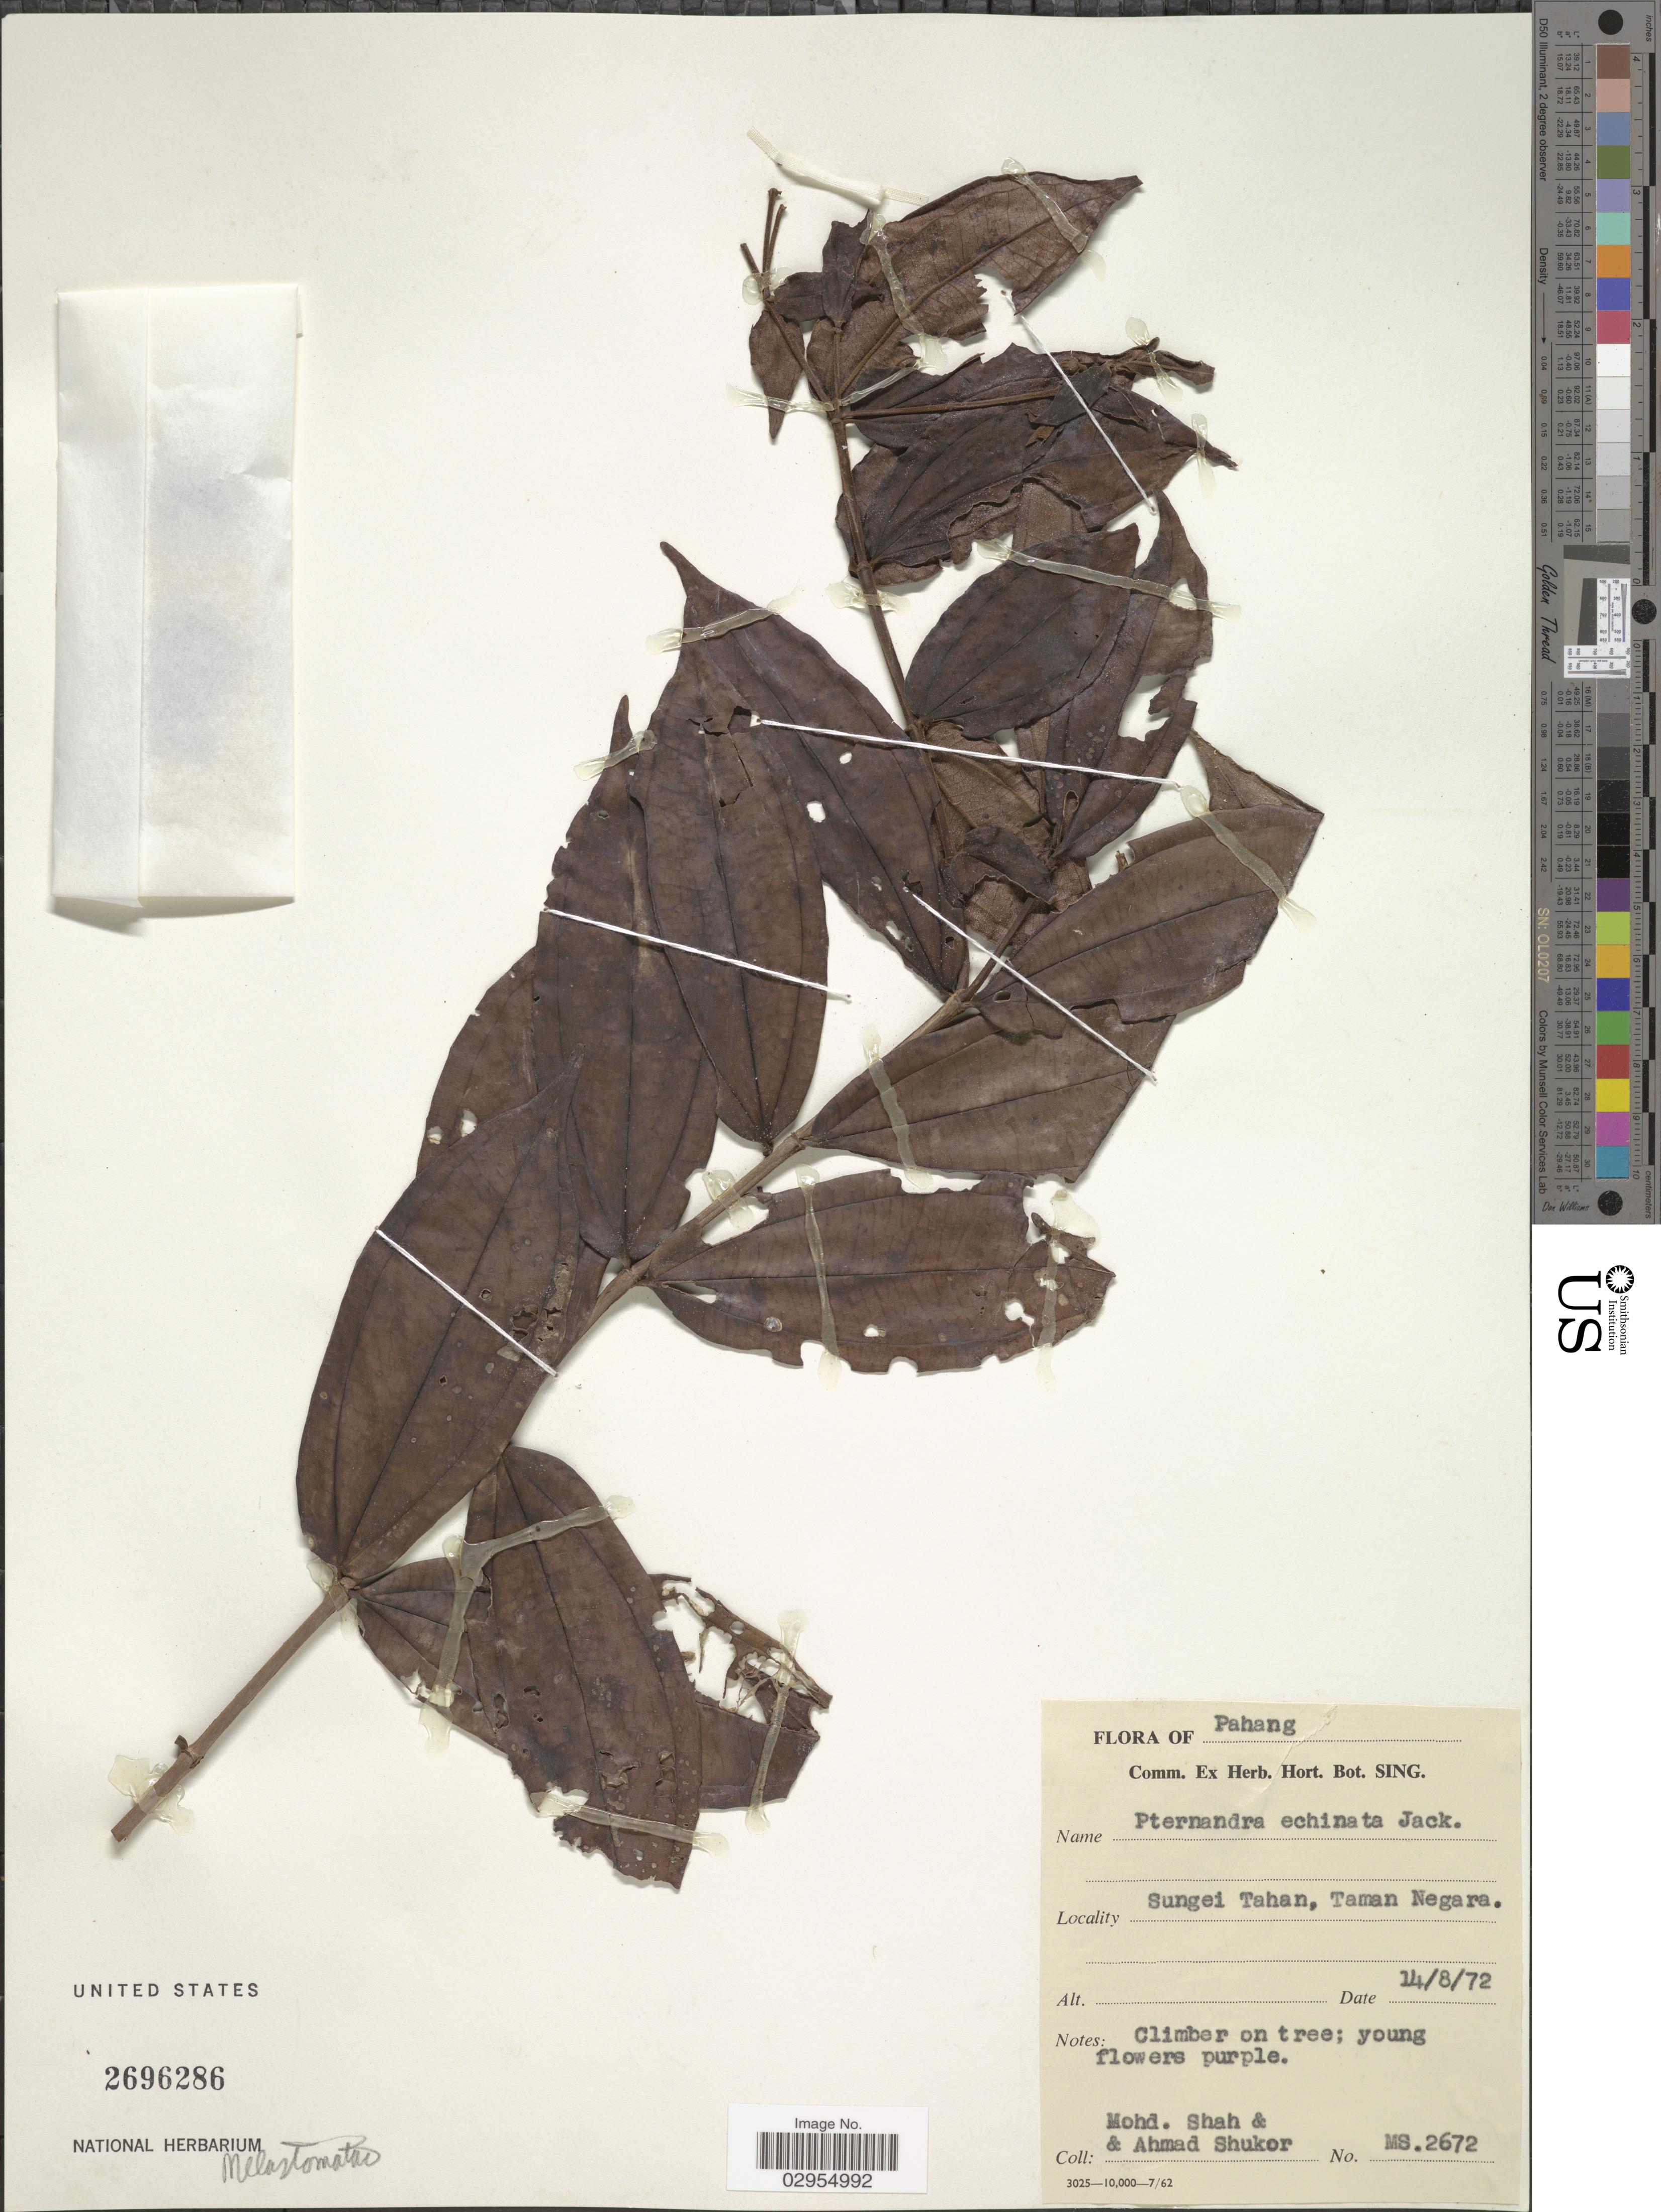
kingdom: Plantae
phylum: Tracheophyta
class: Magnoliopsida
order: Myrtales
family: Melastomataceae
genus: Pternandra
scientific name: Pternandra echinata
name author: Wall.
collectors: M. Shah & A. Shukor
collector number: MS.2672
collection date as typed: Transcribed d/m/y: 14/8/72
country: Malaysia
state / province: Pahang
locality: Sungei Tahan, Taman Negara.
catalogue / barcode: US 2696286